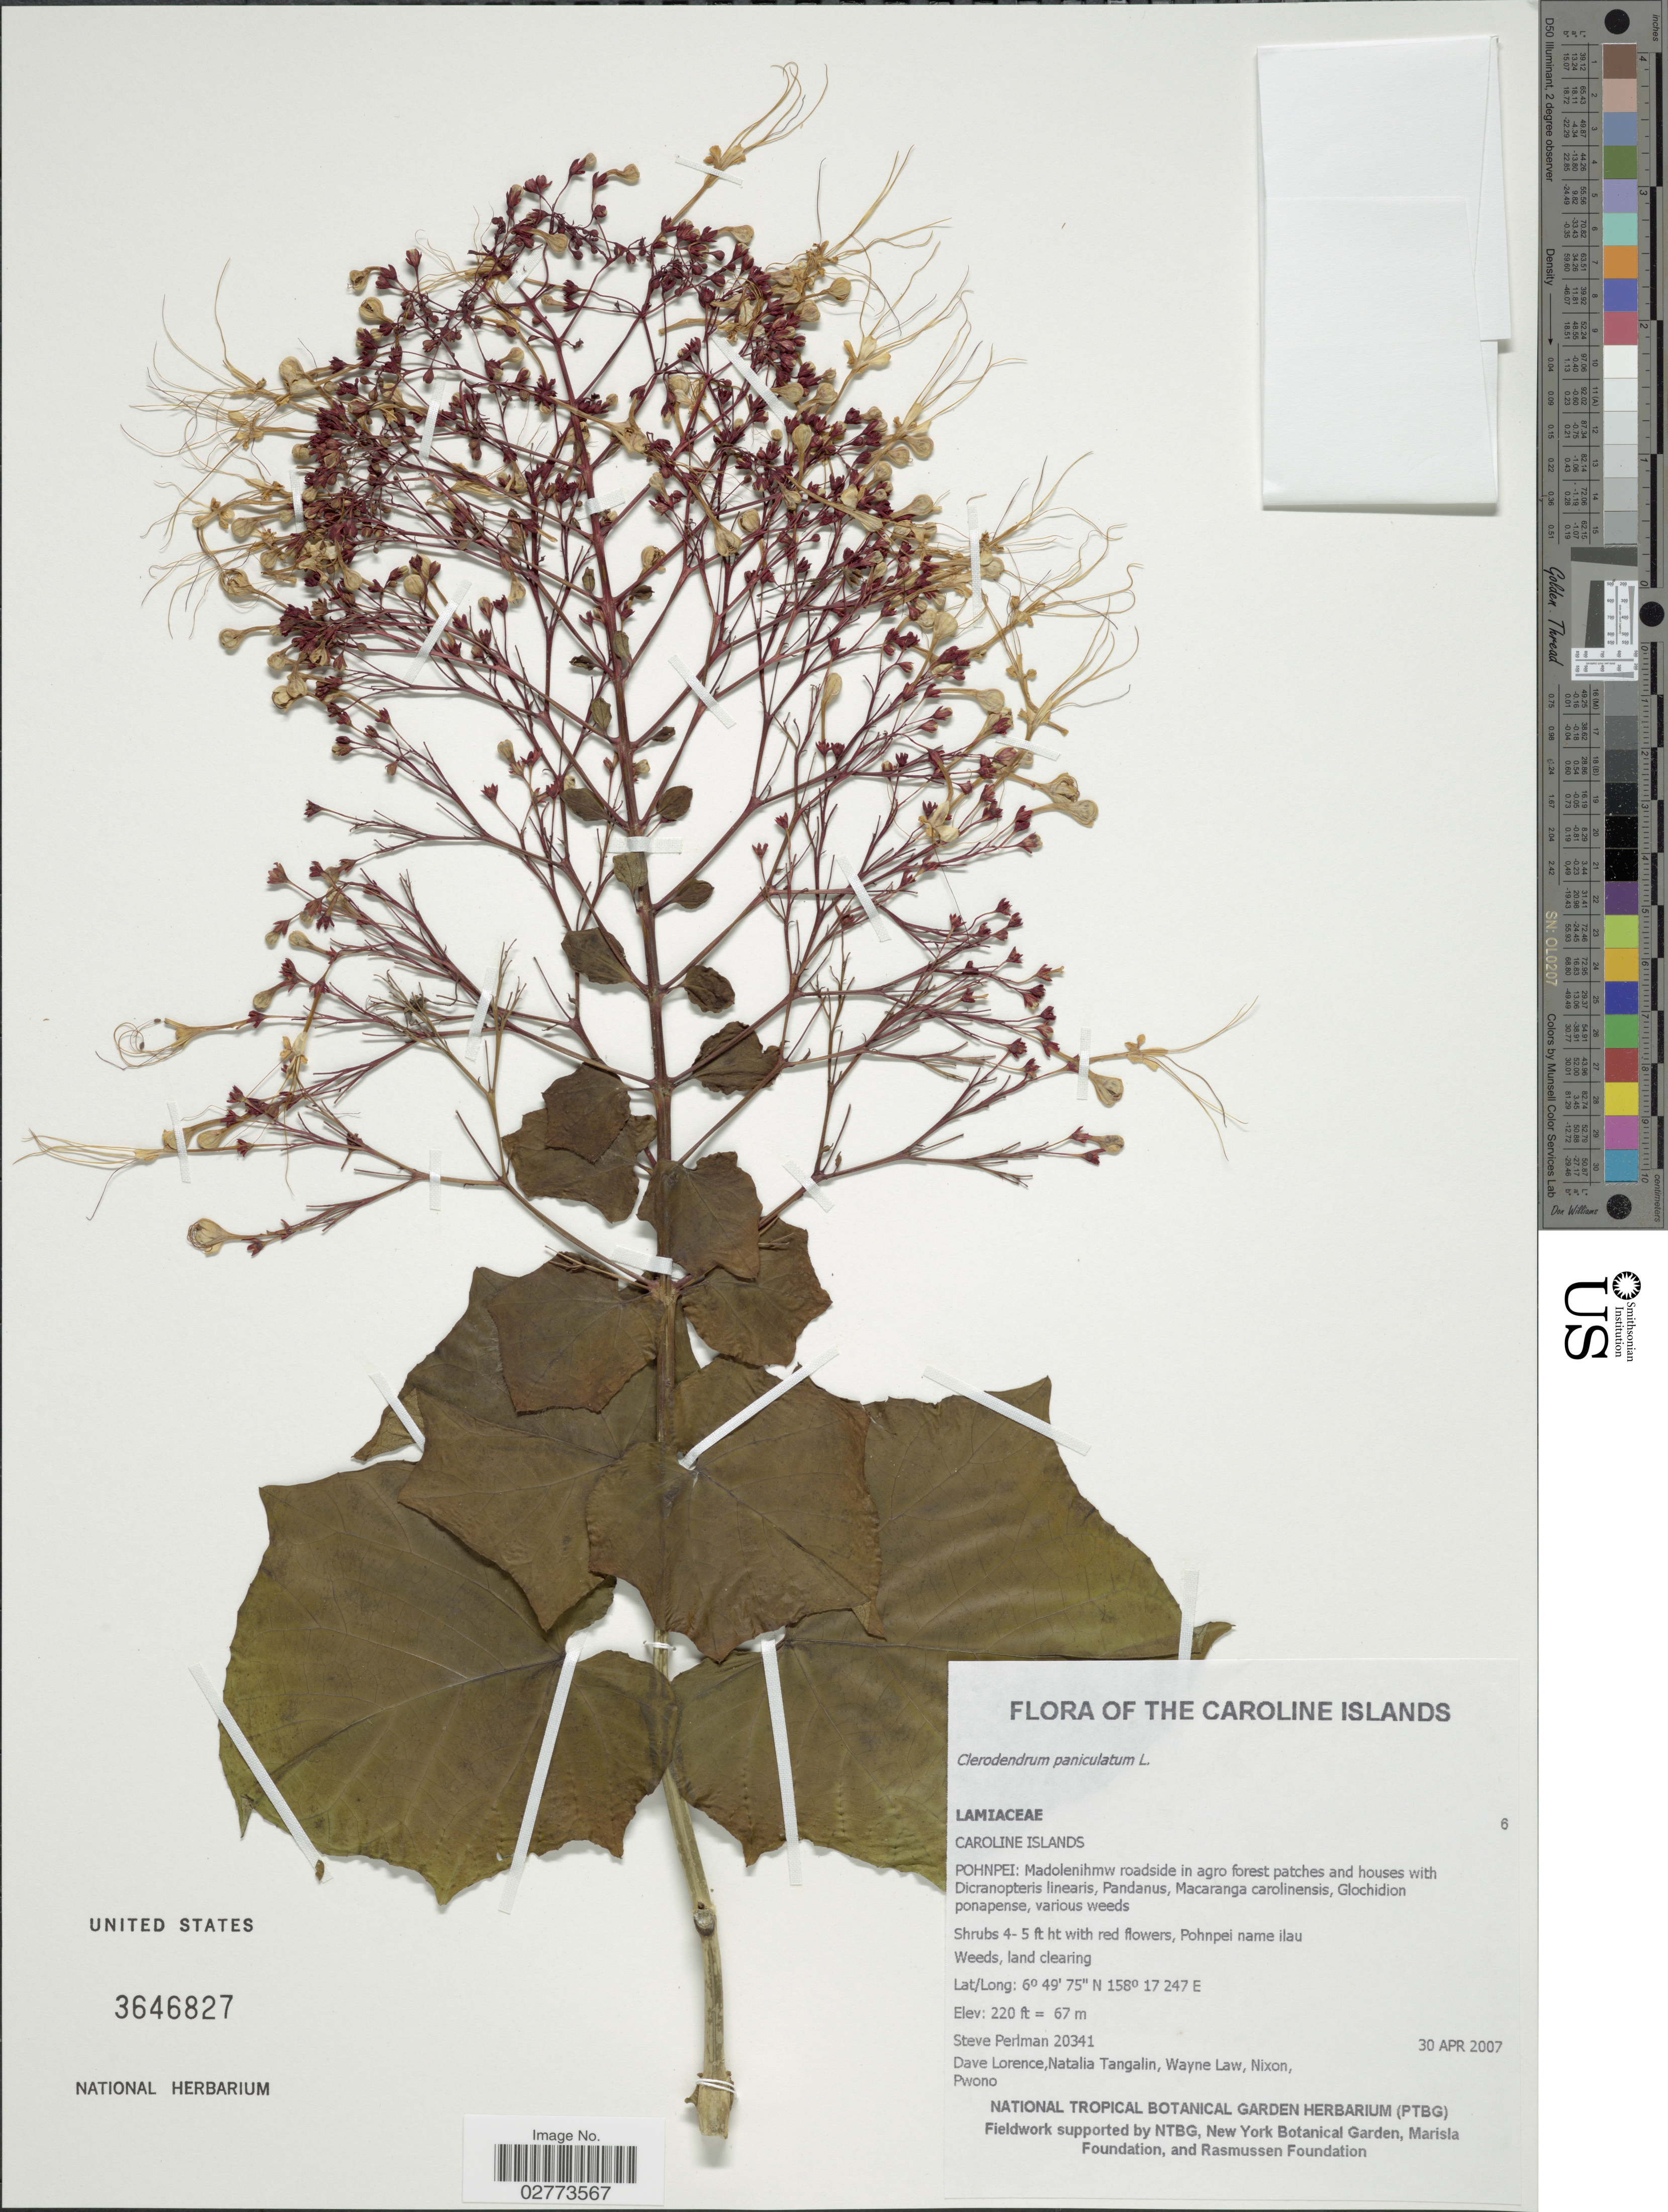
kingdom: Plantae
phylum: Tracheophyta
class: Magnoliopsida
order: Lamiales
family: Lamiaceae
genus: Clerodendrum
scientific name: Clerodendrum paniculatum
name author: L.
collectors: S. Perlman, D. Lorence, N. Tangalin, W. Law & et al.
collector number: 20341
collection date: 2007-04-30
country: Micronesia, Federated States of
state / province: Pohnpei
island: Pohnpei [Ponape]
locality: Caroline Islands. Madolenihmw roadside in agro forest patches and houses.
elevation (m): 67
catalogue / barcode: US 3646827